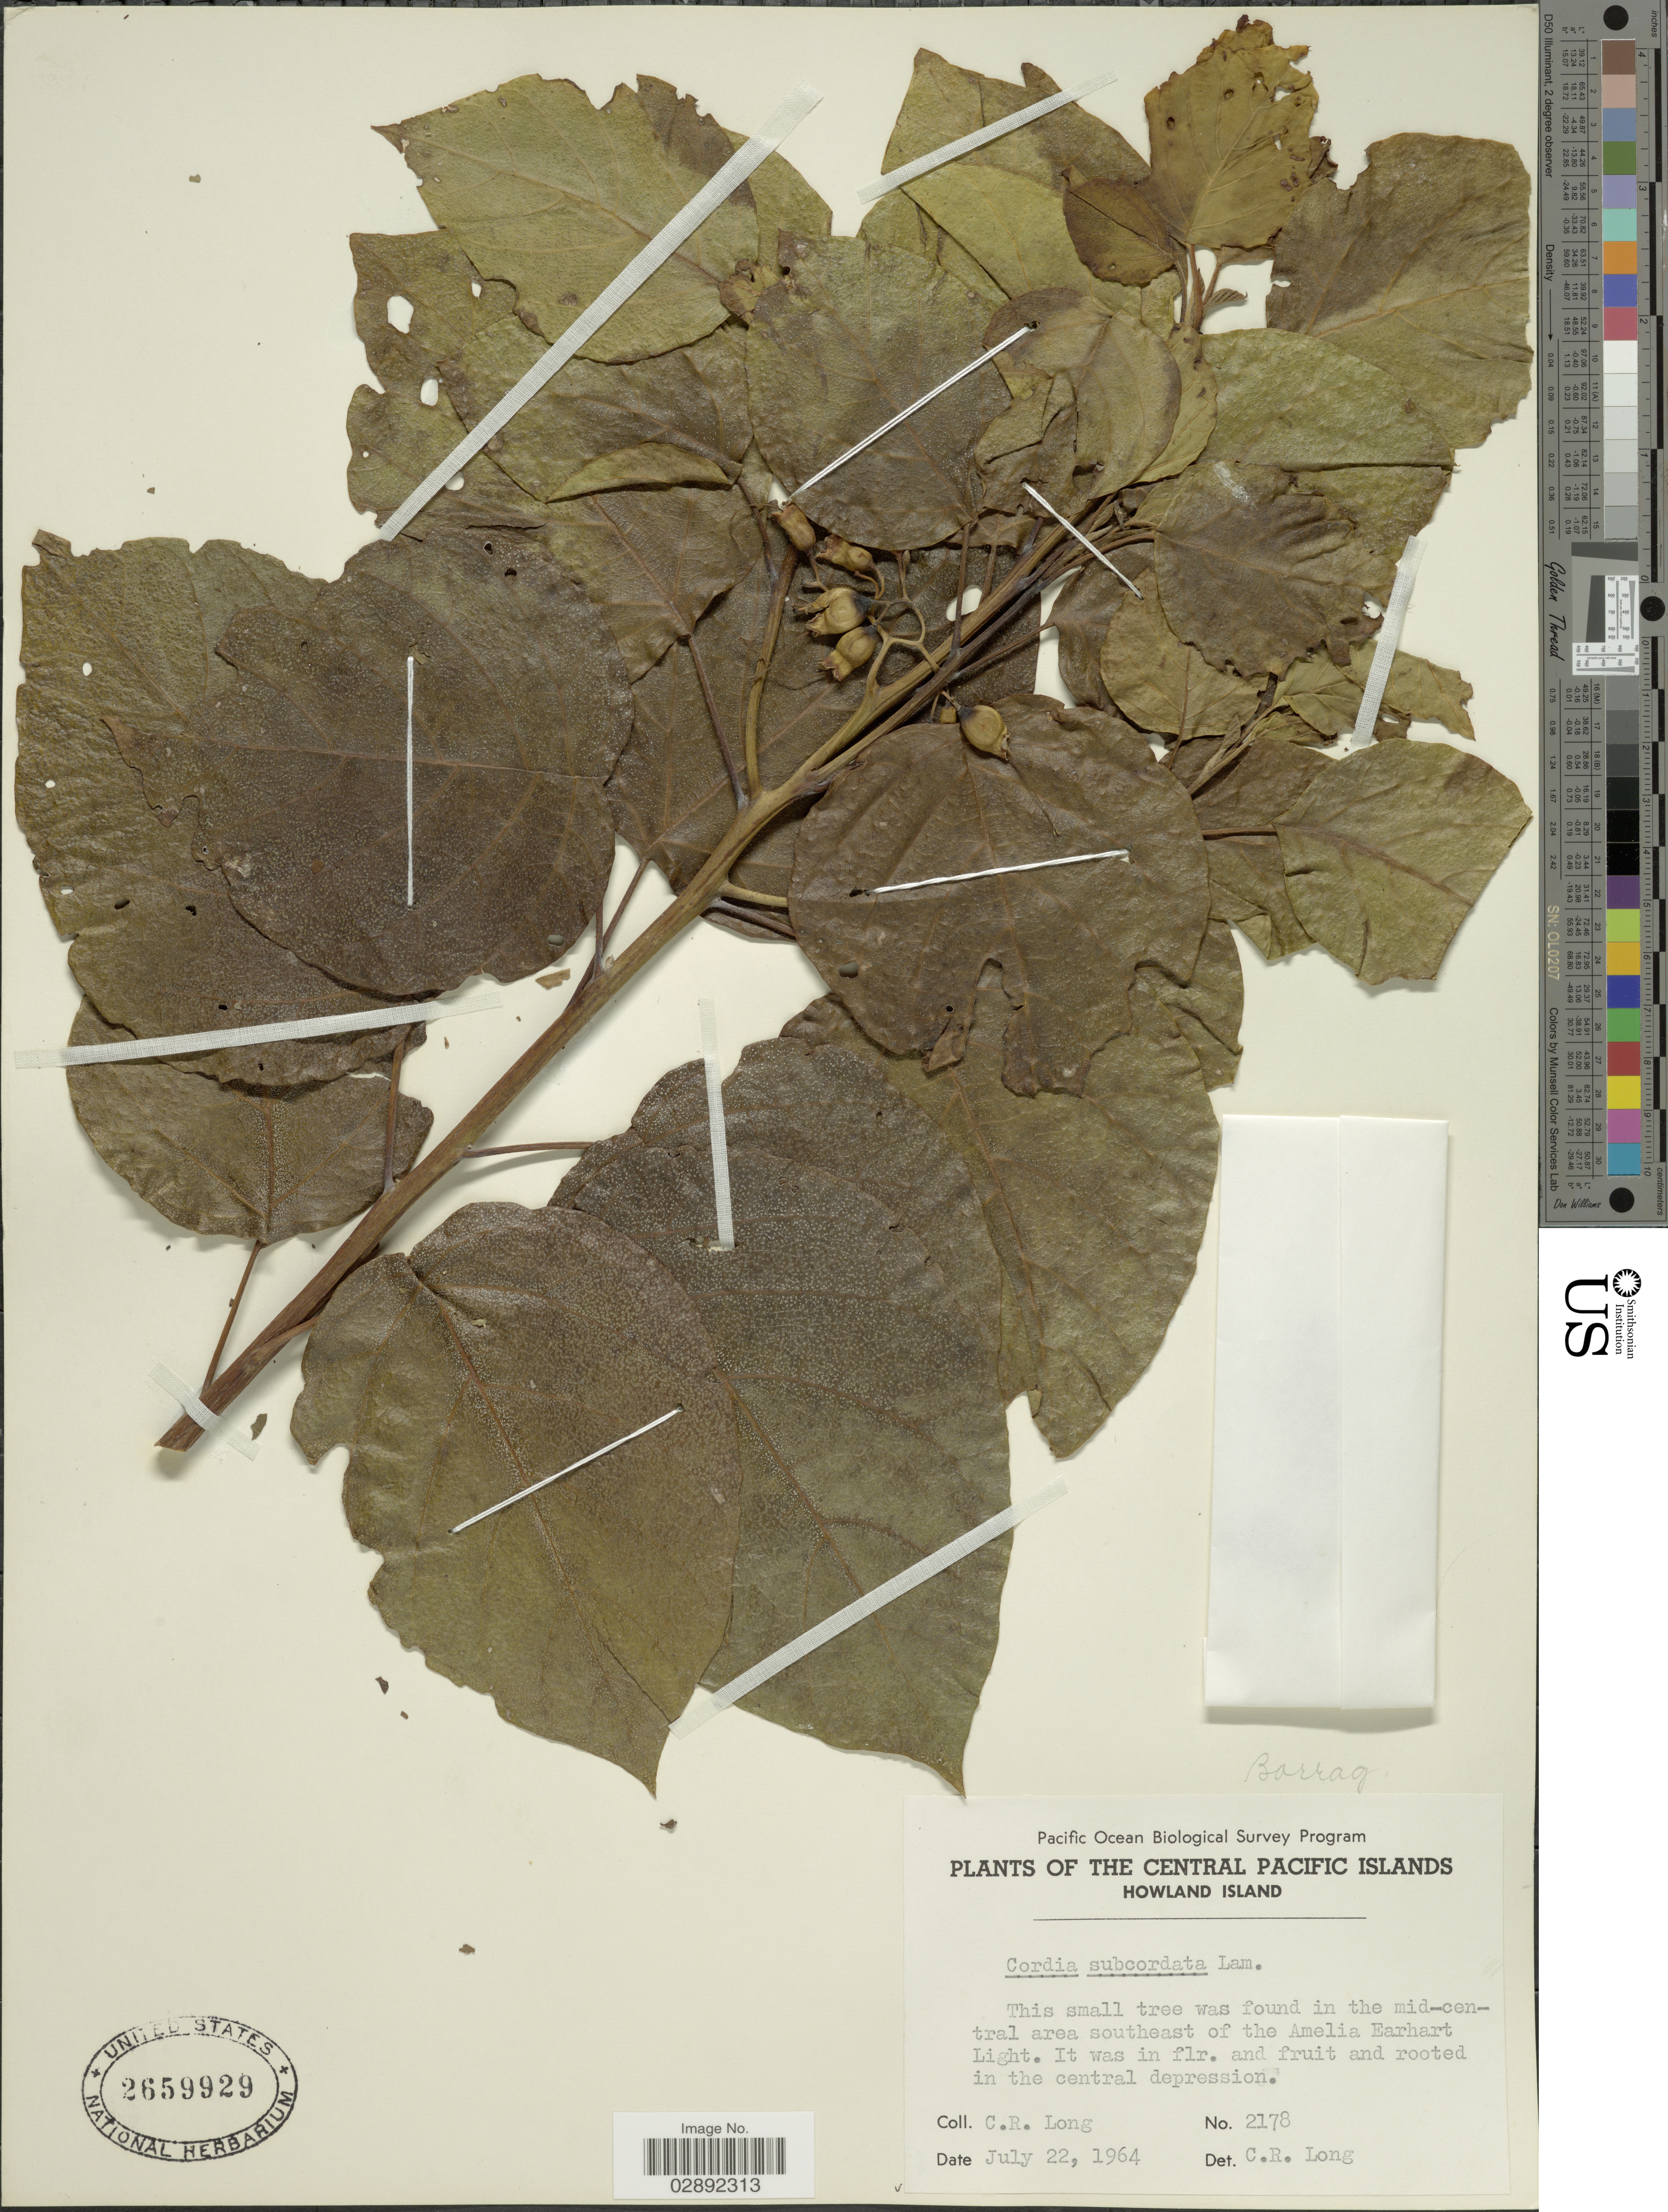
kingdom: Plantae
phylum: Tracheophyta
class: Magnoliopsida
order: Boraginales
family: Cordiaceae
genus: Cordia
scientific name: Cordia subcordata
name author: Lam.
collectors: C. R. Long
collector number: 2178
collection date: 1964-07-22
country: U.S. Administered Pacific Islands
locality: Central Pacific Islands. Howland Island. In the mid-central area southeast of the Amelia Earhart Light.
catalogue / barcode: US 2659929